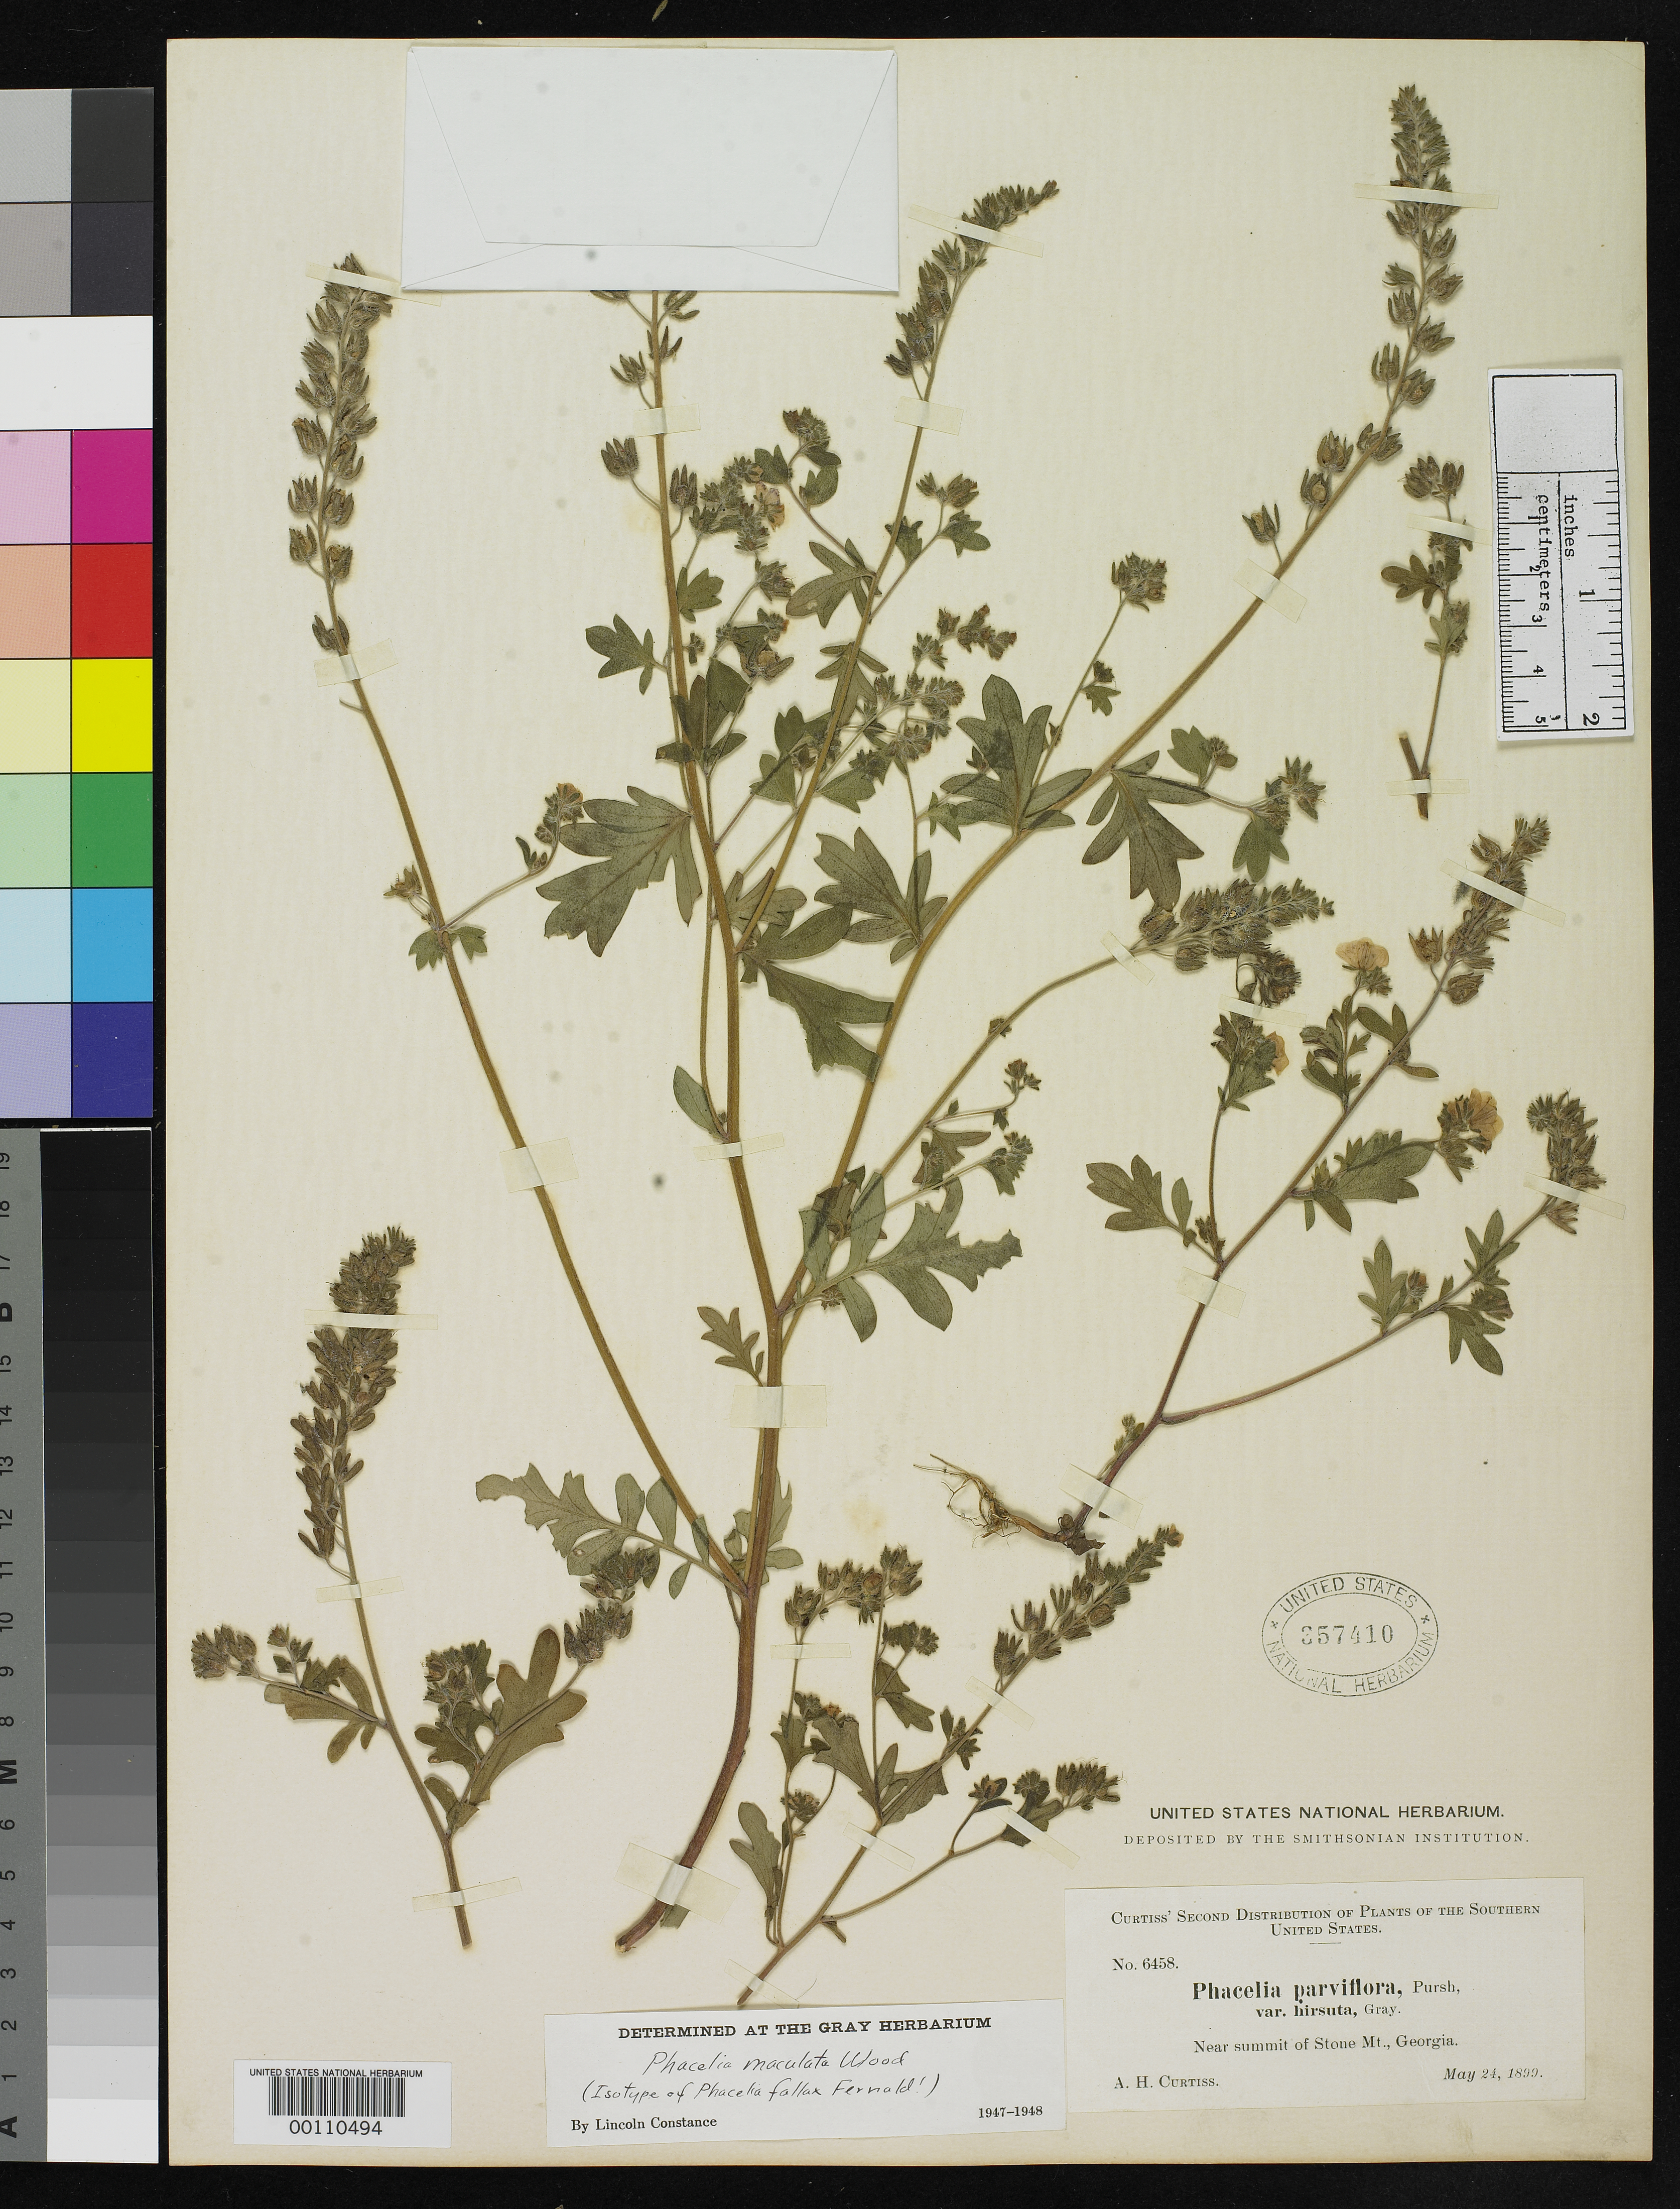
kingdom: Plantae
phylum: Tracheophyta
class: Magnoliopsida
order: Boraginales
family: Hydrophyllaceae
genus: Phacelia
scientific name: Phacelia fallax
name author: Fernald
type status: Isotype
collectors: A. H. Curtiss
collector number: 6458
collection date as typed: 24 May 1899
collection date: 1899-05-24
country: United States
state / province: Georgia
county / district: De Kalb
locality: Stone Mt.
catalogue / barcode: US 357410